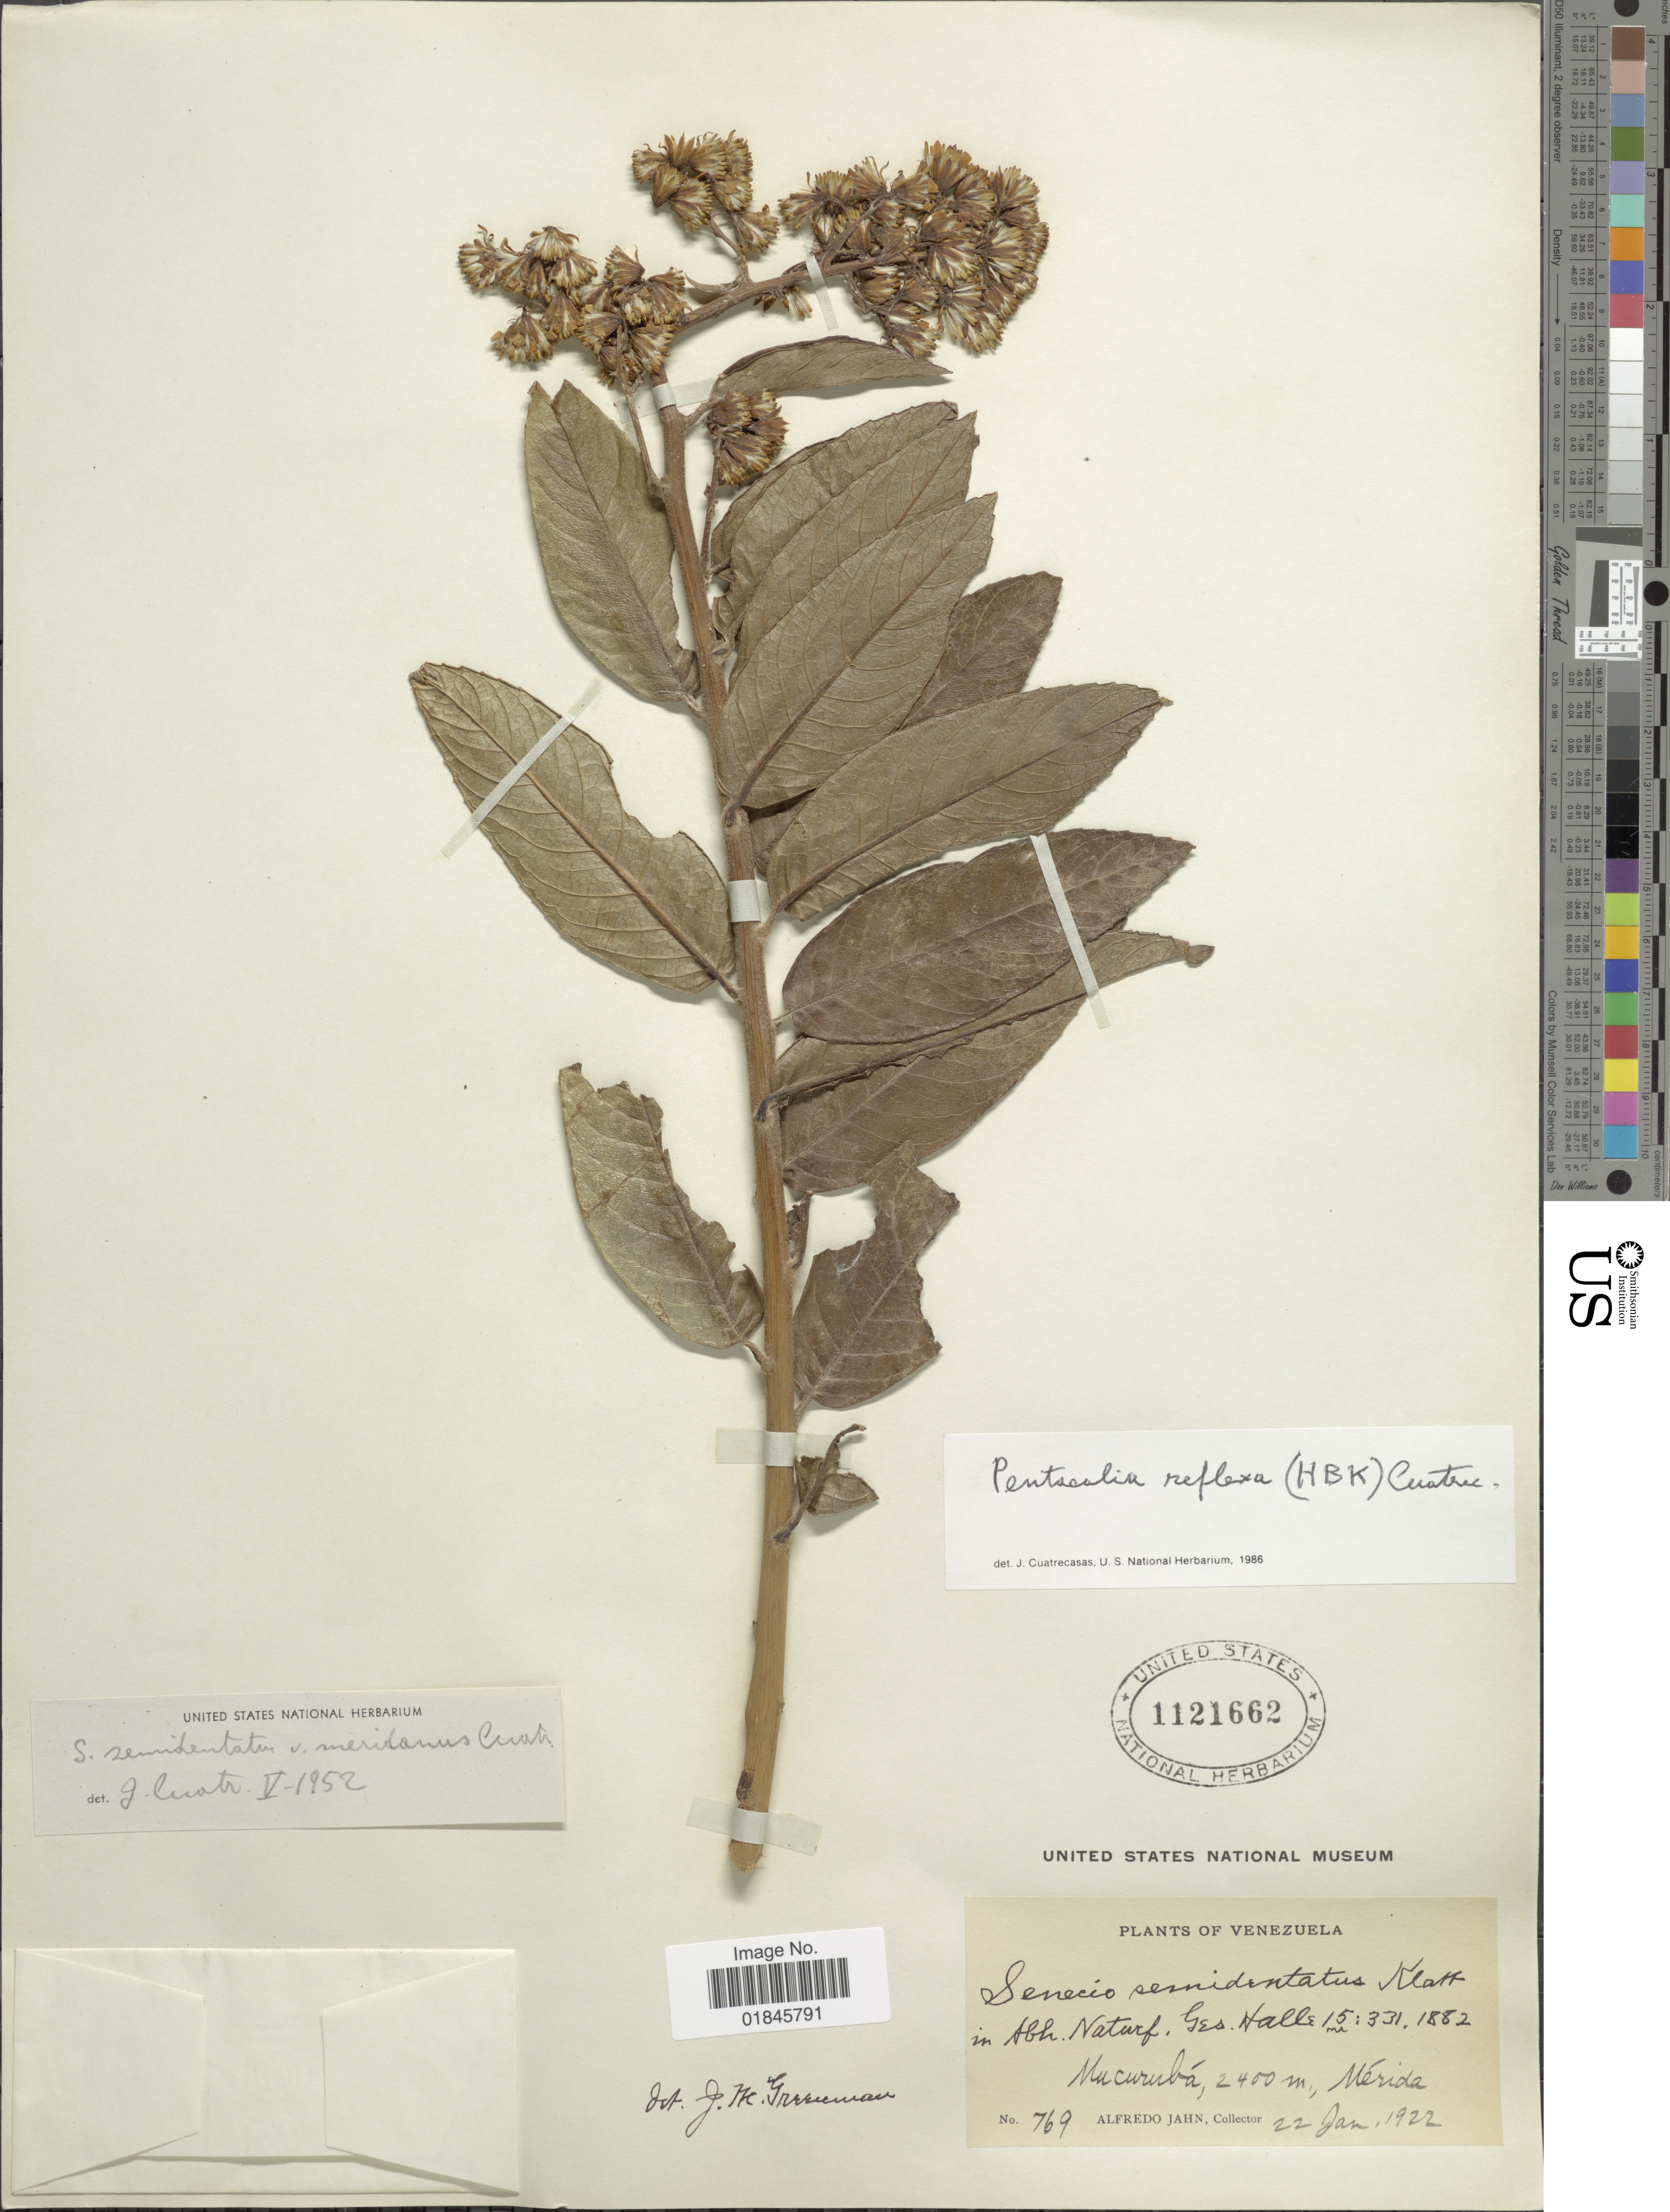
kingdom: Plantae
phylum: Tracheophyta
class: Magnoliopsida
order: Asterales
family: Asteraceae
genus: Pentacalia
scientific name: Pentacalia reflexa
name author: (Kunth) Cuatrec.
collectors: A. Jahn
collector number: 769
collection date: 1922-01-22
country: Venezuela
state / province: Mérida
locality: Mucurubá, Mérida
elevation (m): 2400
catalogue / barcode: US 1121662